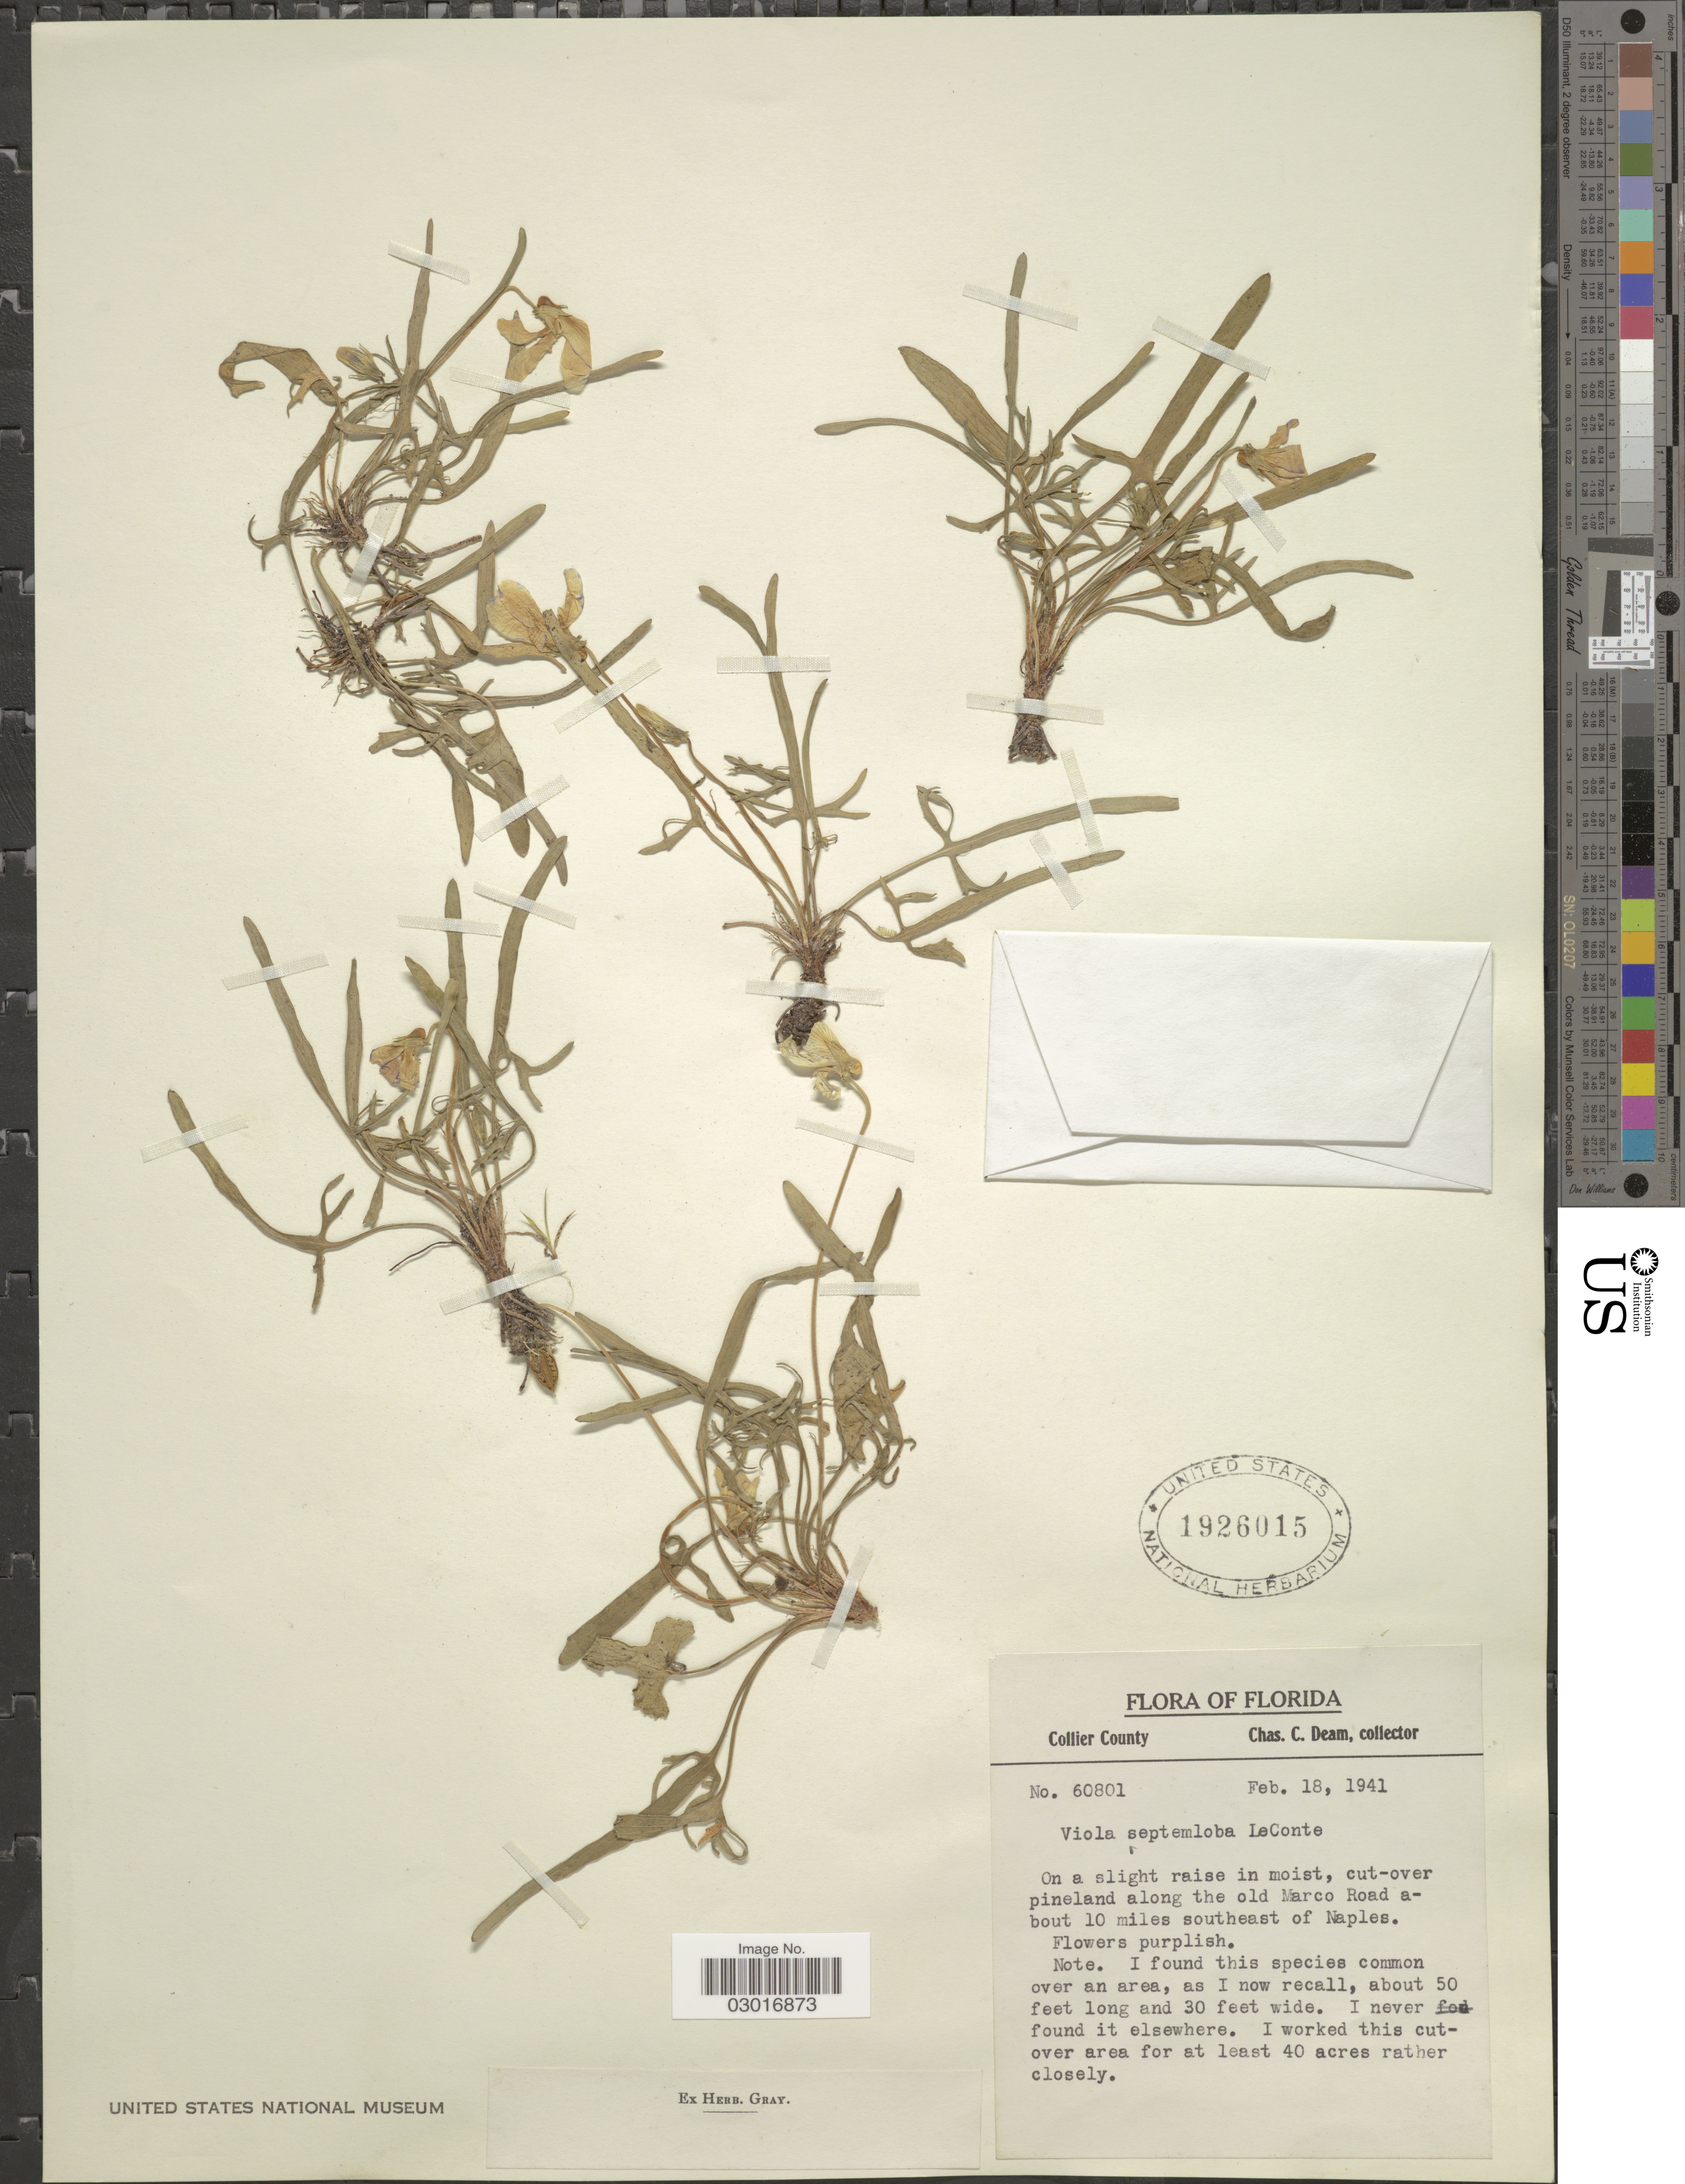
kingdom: Plantae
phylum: Tracheophyta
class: Magnoliopsida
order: Malpighiales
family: Violaceae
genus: Viola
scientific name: Viola septemloba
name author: LeConte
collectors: C. C. Deam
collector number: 60801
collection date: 1941-02-18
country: United States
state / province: Florida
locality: Collier County. Cut-over pineland along the old Marco Road about 10 miles southeast of Naples.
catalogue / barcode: US 1926015